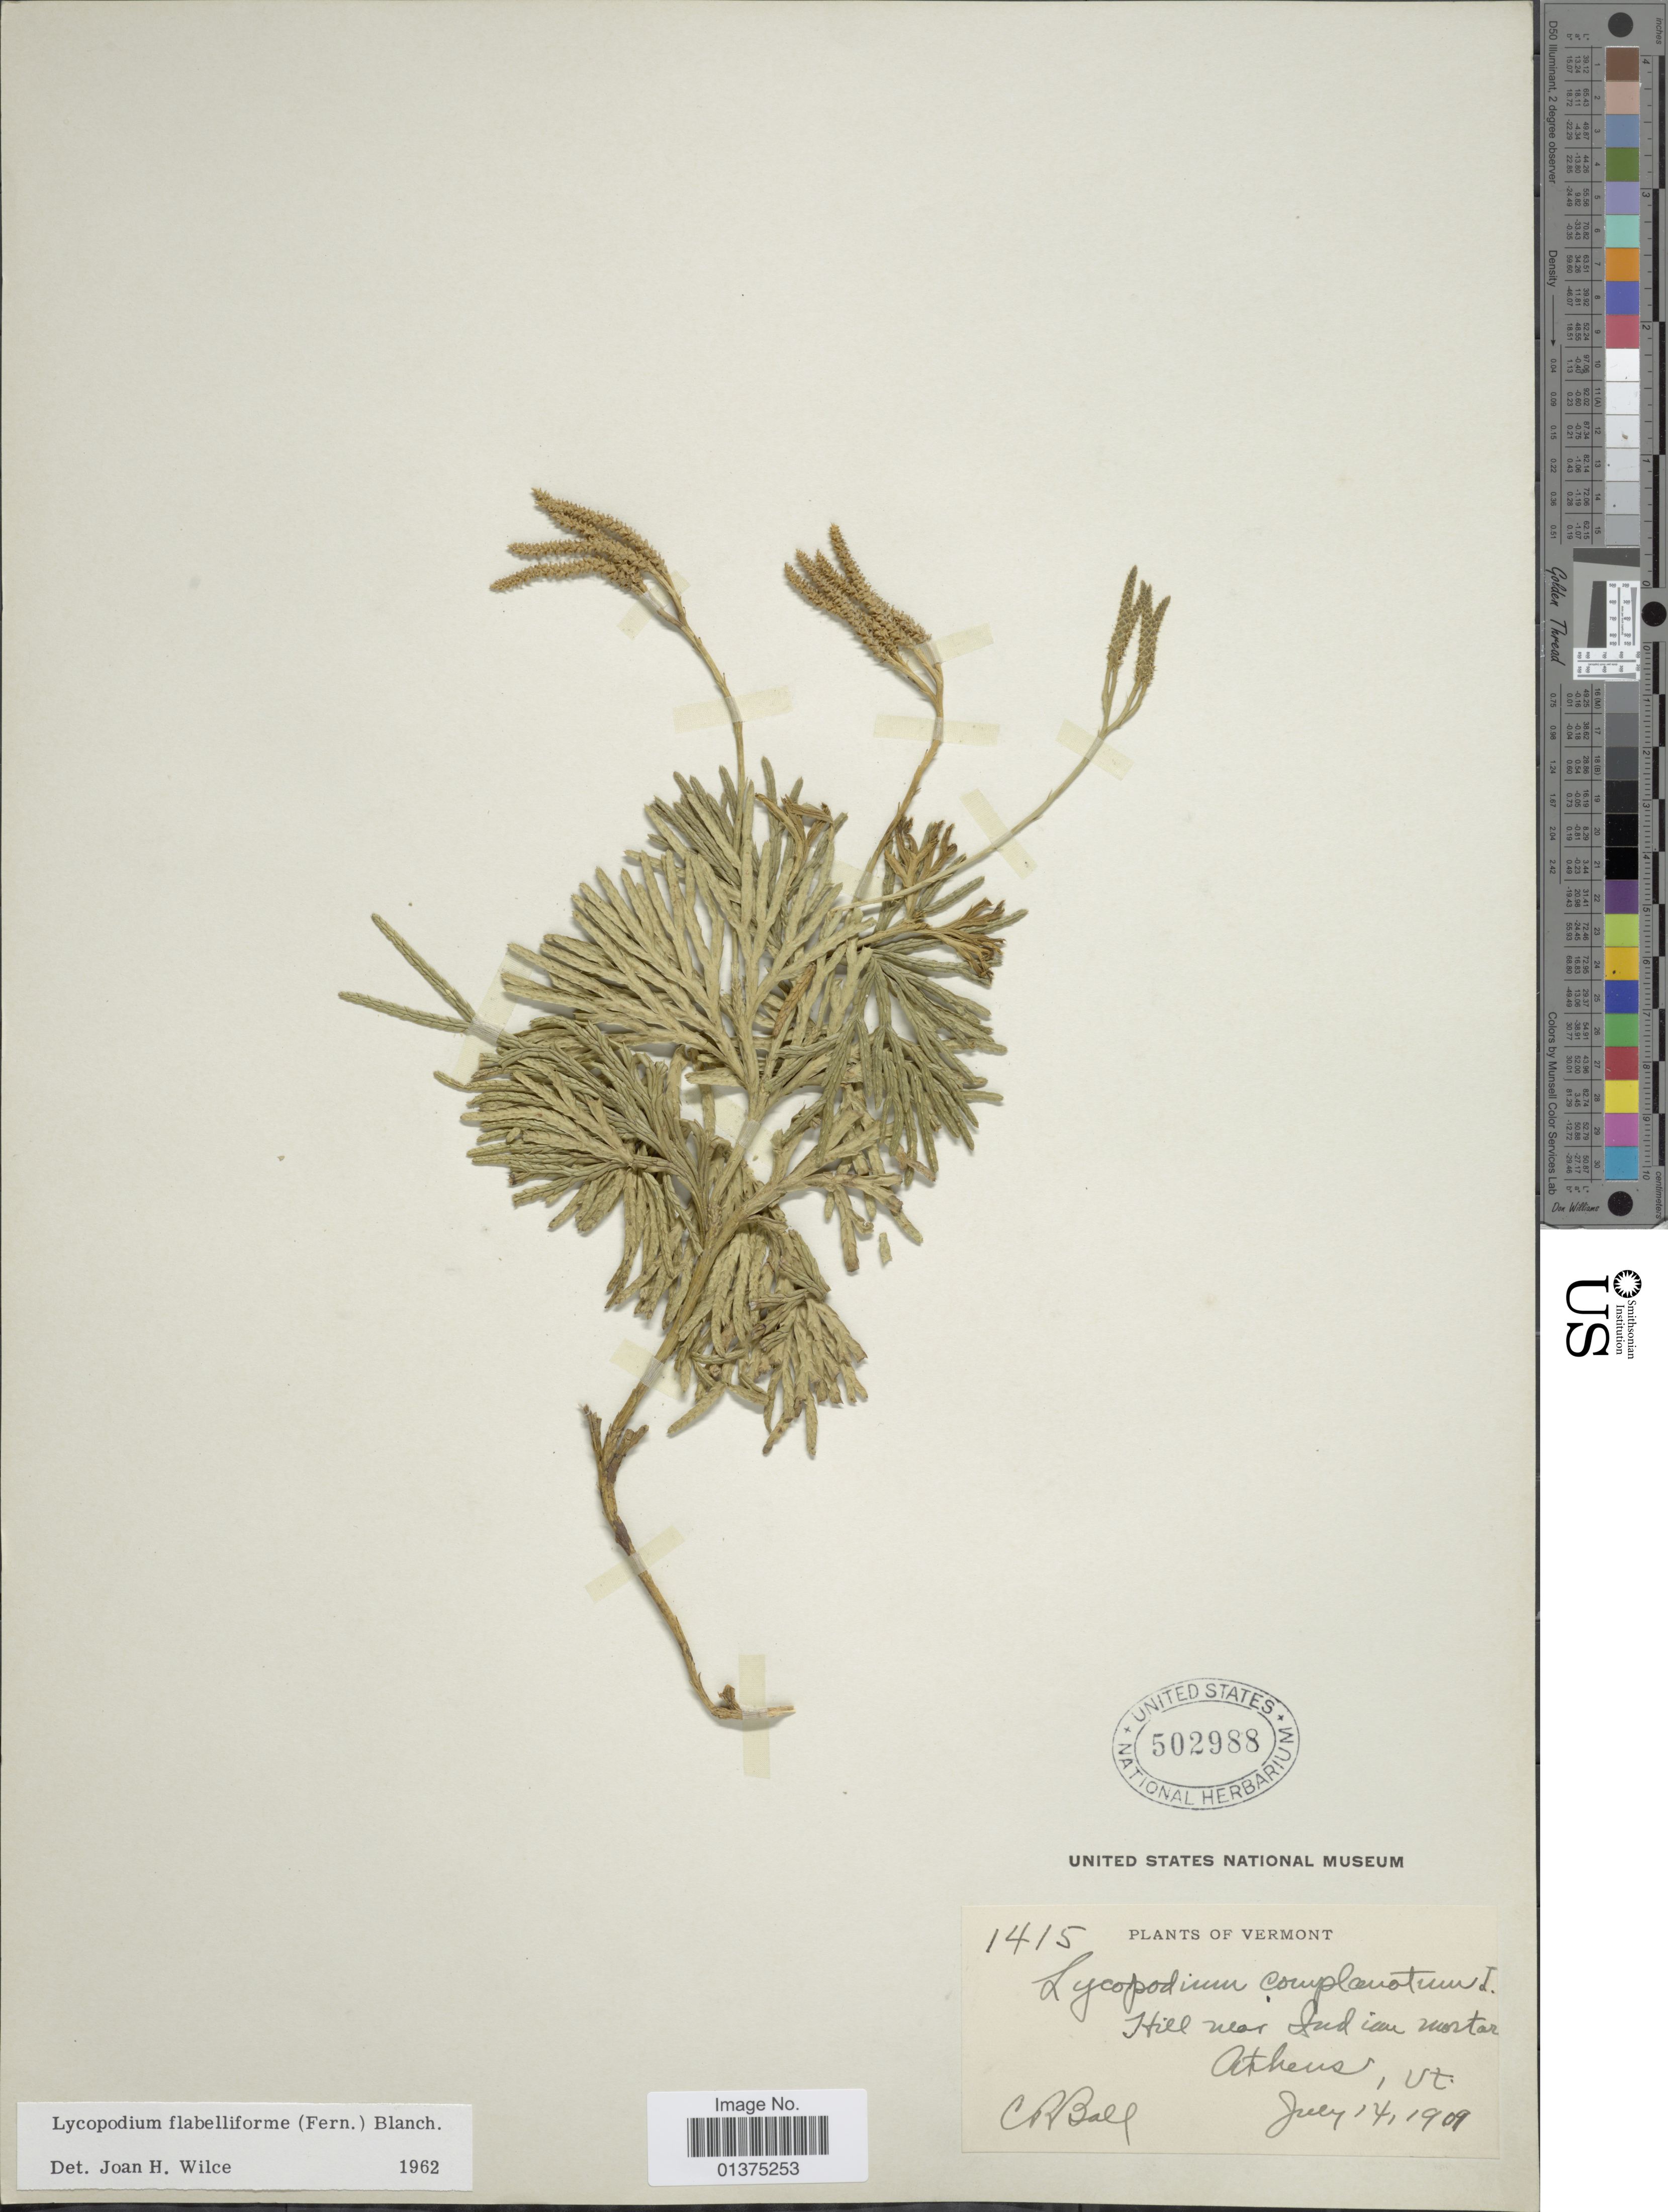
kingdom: Plantae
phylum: Tracheophyta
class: Lycopodiopsida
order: Lycopodiales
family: Lycopodiaceae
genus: Diphasiastrum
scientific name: Diphasiastrum digitatum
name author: (Dill. ex A. Braun) Holub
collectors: C. R. Ball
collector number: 1415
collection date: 1909-07-14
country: United States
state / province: Vermont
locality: Hill near Indian mortar, Athens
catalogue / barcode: US 502988